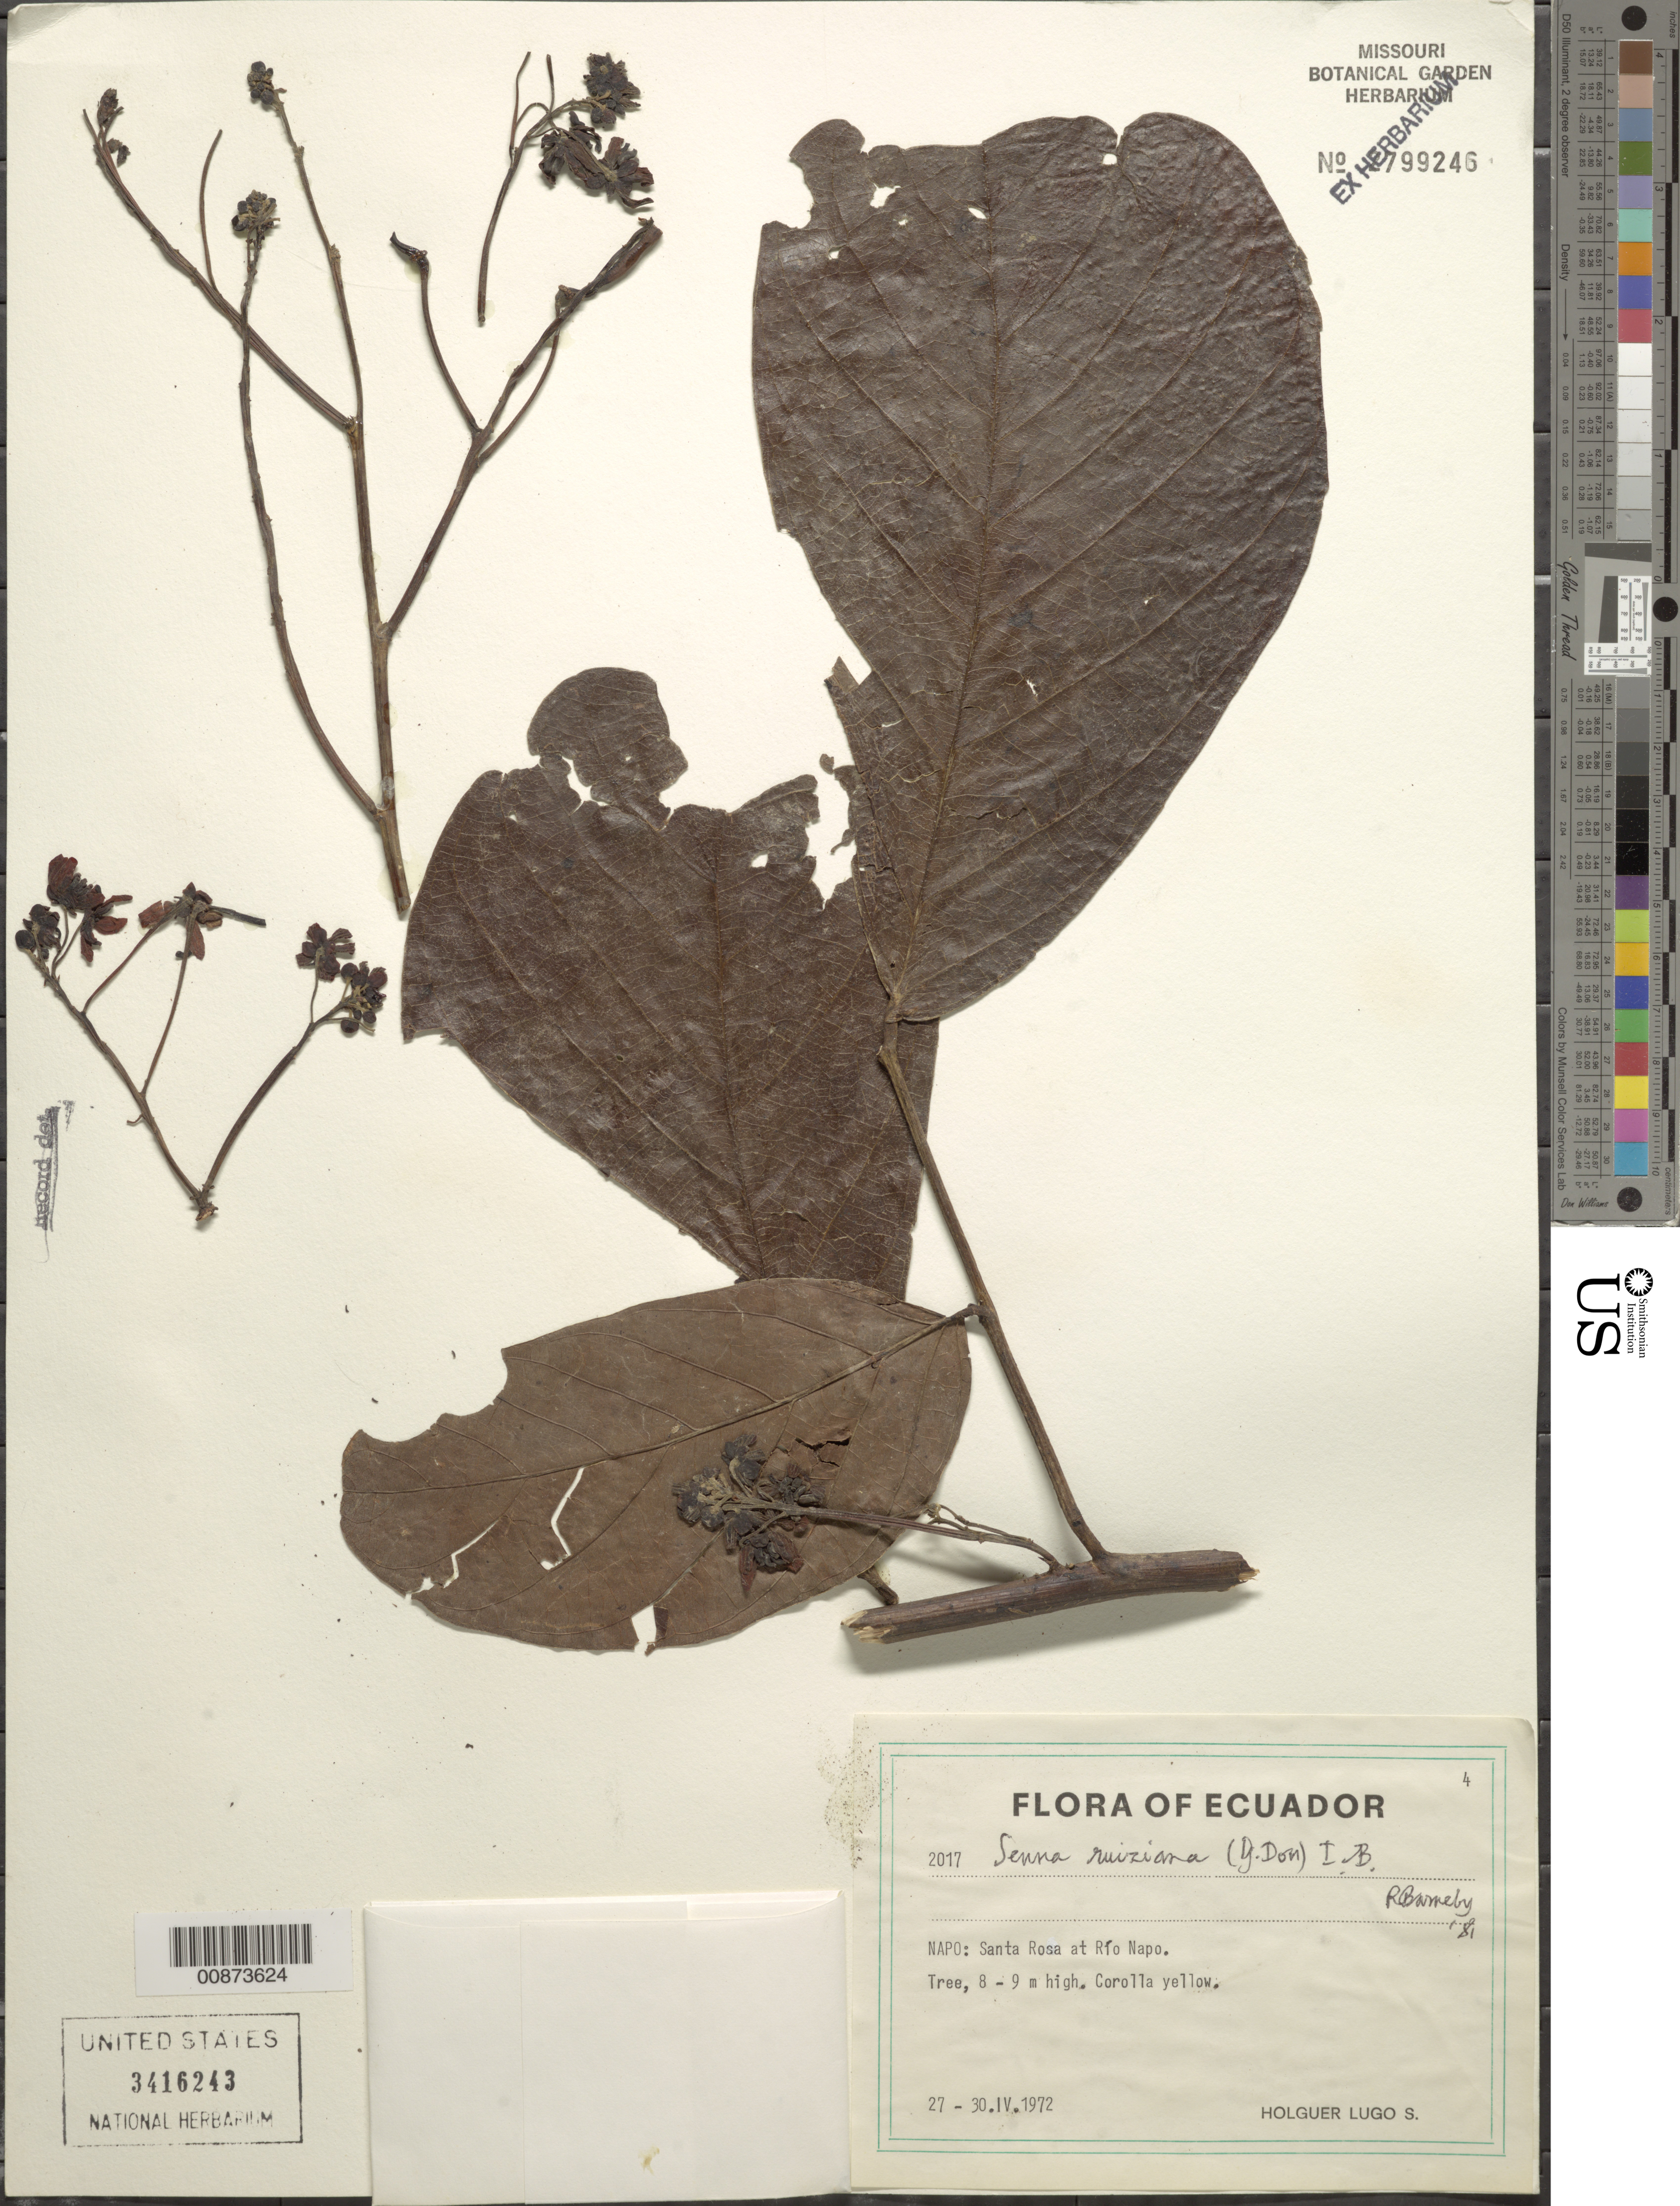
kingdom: Plantae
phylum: Tracheophyta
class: Magnoliopsida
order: Fabales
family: Fabaceae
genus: Senna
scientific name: Senna ruiziana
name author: (G. Don) H.S. Irwin & Barneby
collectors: H. Lugo S.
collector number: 2017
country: Ecuador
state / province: Napo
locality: Santa Rosa at Rio Napo.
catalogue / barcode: US 3416243